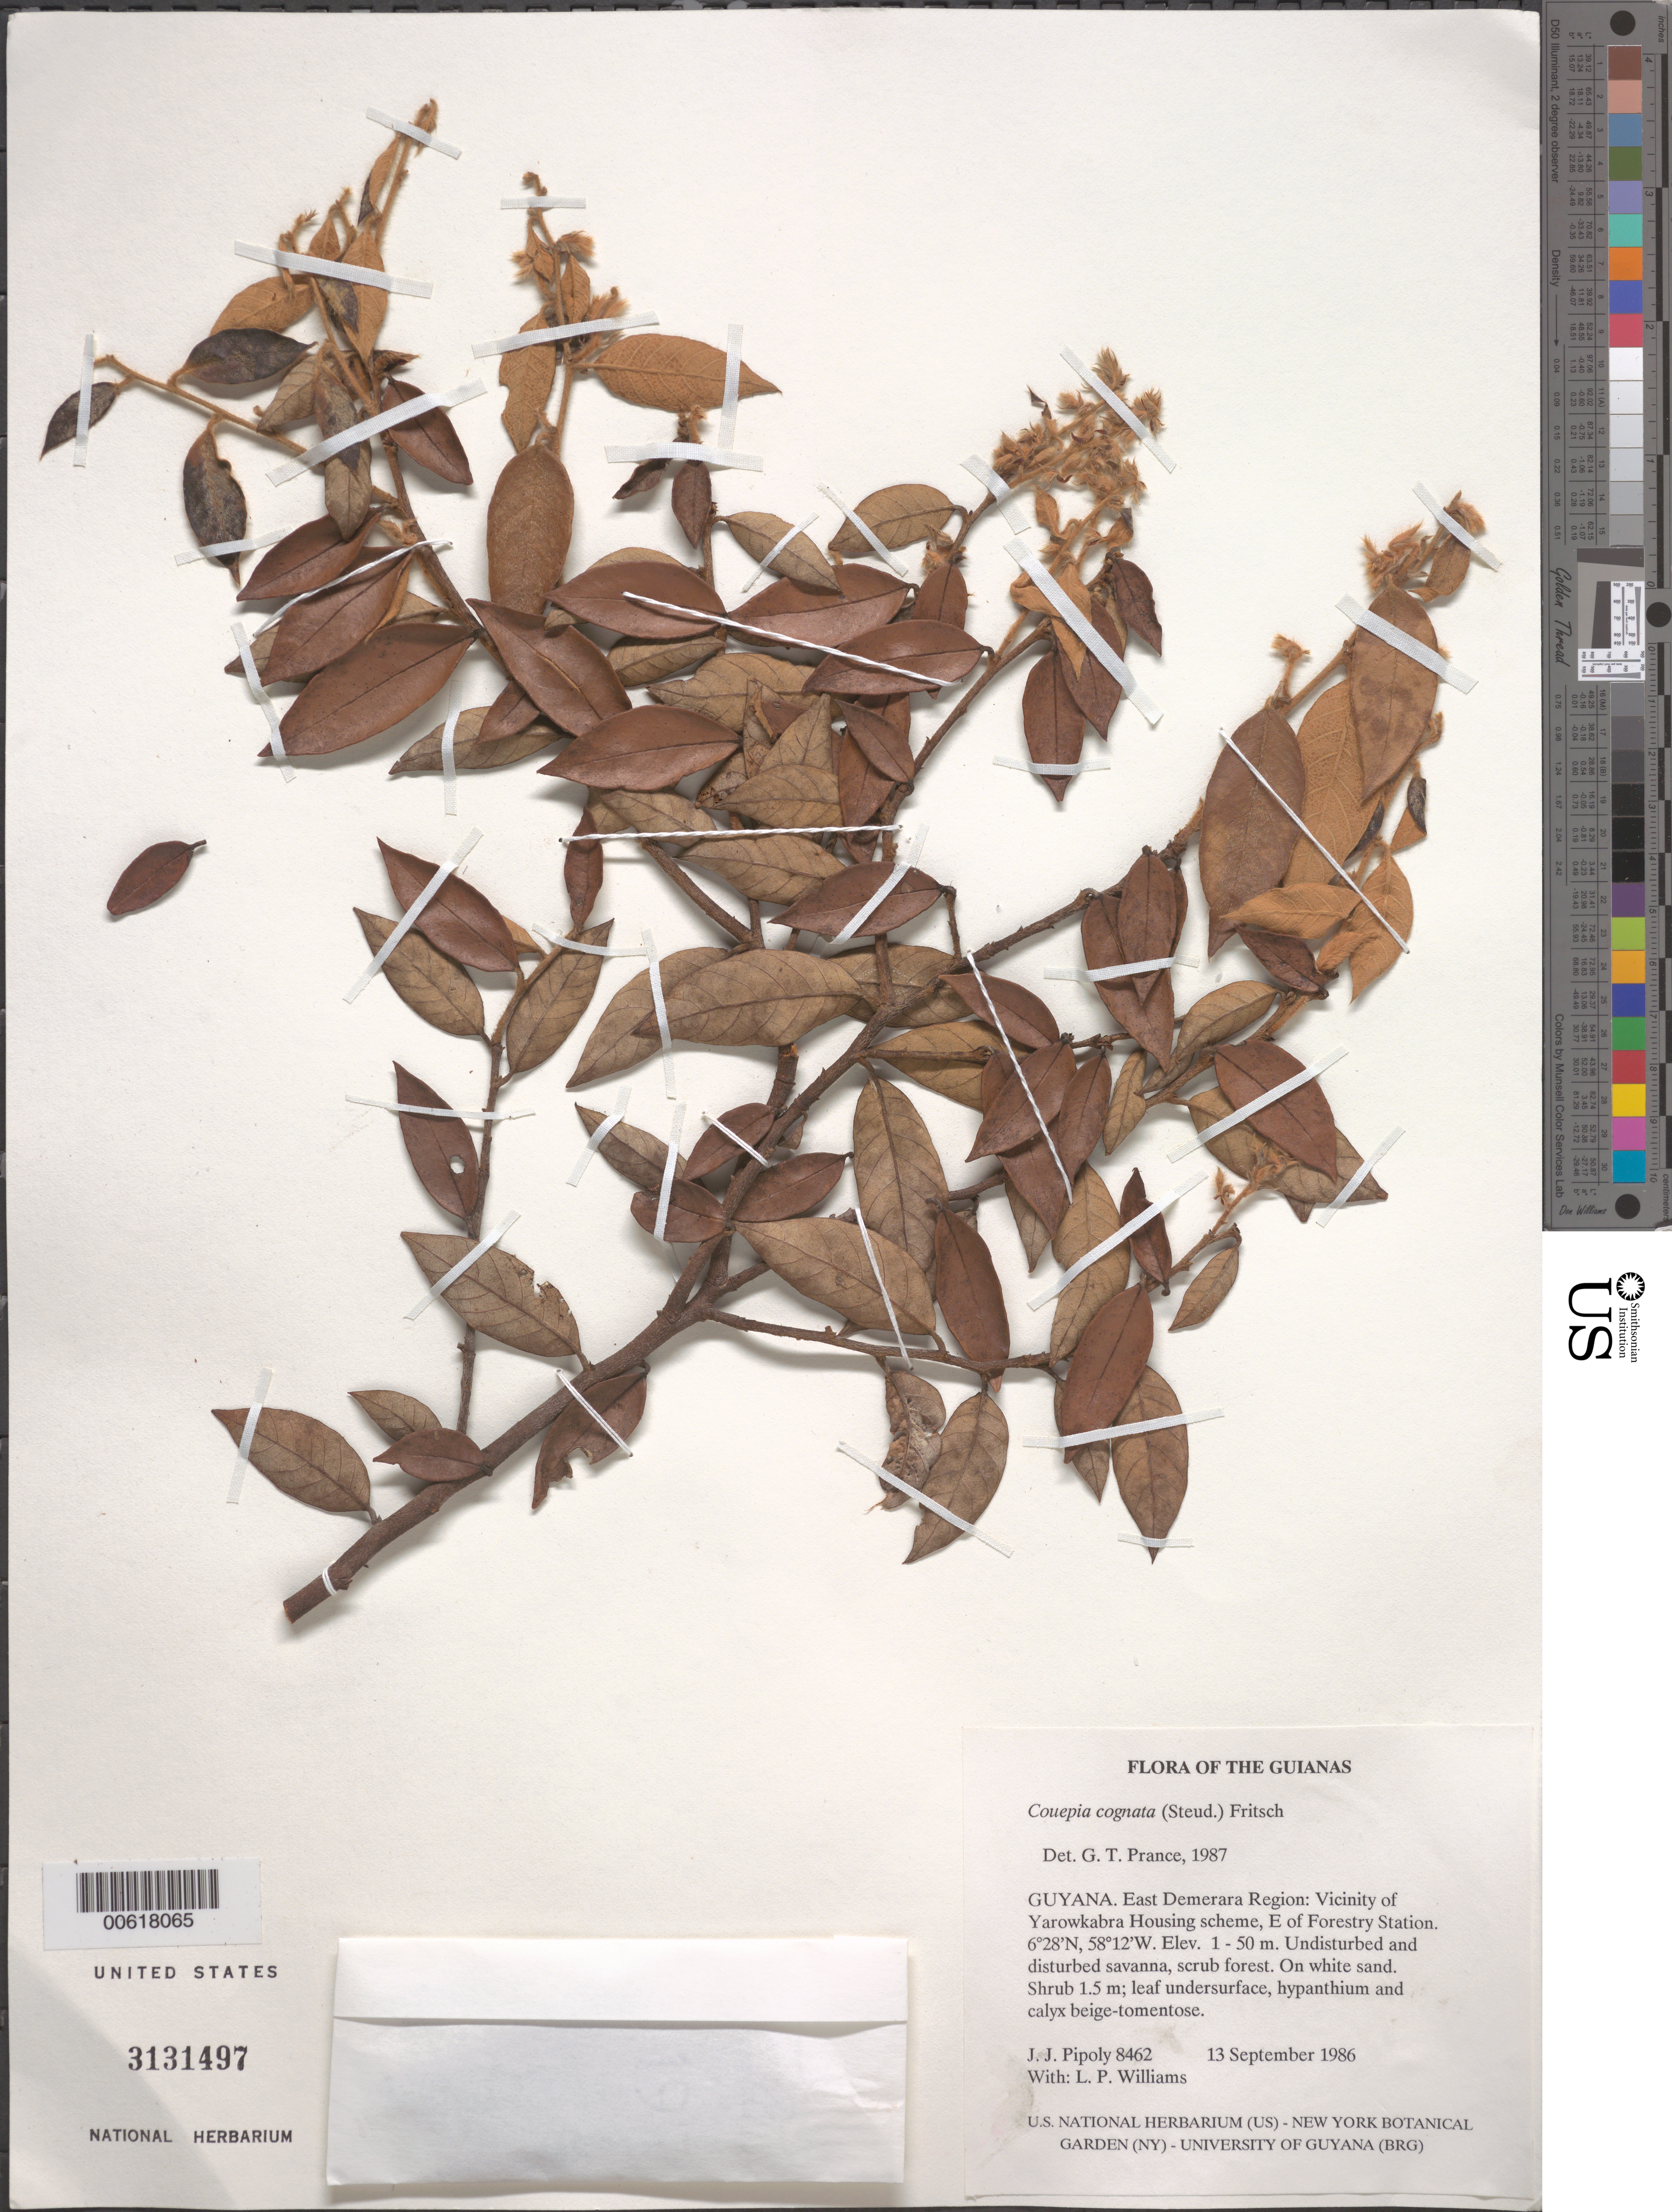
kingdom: Plantae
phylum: Tracheophyta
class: Magnoliopsida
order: Malpighiales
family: Chrysobalanaceae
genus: Gaulettia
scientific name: Gaulettia cognata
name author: (Steud.) Sothers & Prance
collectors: J. J. Pipoly & L. P. Williams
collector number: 8462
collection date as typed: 13 September 1986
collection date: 1986-09-13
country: Guyana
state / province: Demerara-Mahaica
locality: Vicinity of Yarowkabra Housing scheme, E of Forestry Station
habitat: Undisturbed and disturbed savanna, scrub forest. On white sand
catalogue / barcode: US 3131497